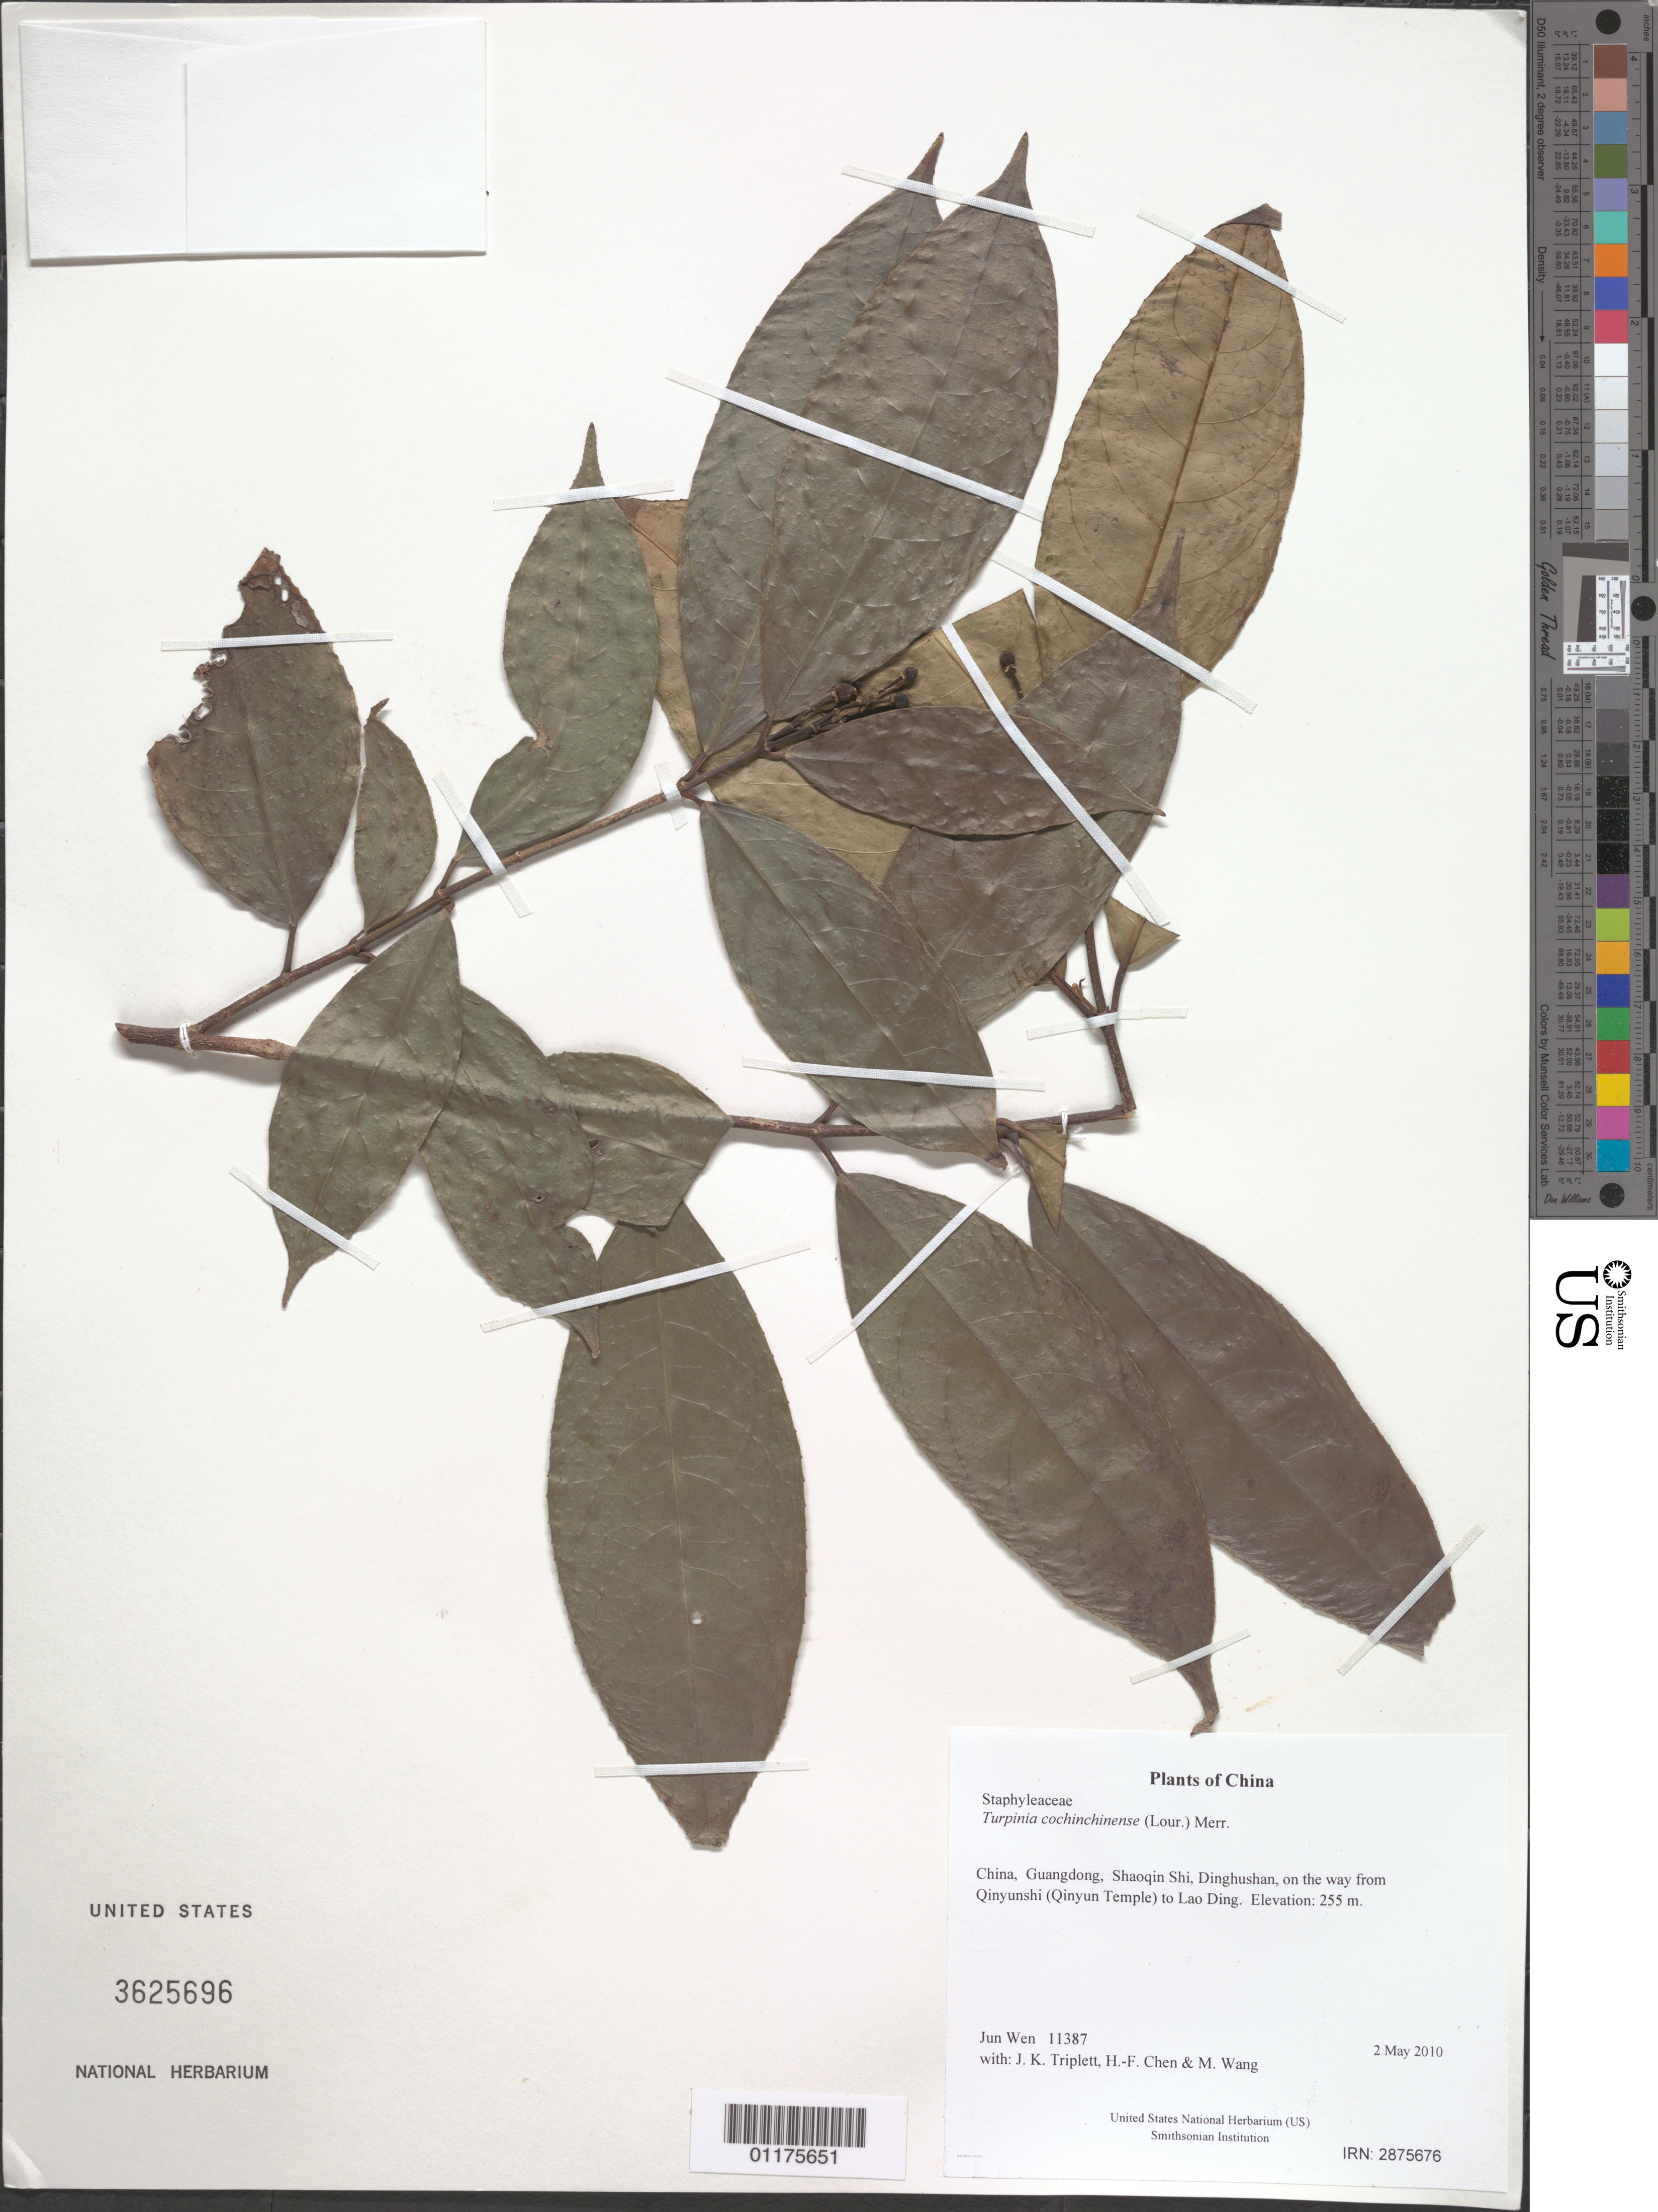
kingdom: Plantae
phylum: Tracheophyta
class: Magnoliopsida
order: Crossosomatales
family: Staphyleaceae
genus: Turpinia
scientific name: Turpinia cochinchinense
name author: (Lour.) Merr.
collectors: J. Wen, J. K. Triplett, H.-F. Chen & M. Wang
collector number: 11387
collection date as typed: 2 May 2010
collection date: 2010-05-02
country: China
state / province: Guangdong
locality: Shaoqin Shi, Dinghushan, on the way from Qinyunshi (Qinyun Temple) to Lao Ding.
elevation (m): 255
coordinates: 23 09.575 N, 112 31.817 E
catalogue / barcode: US 3625696